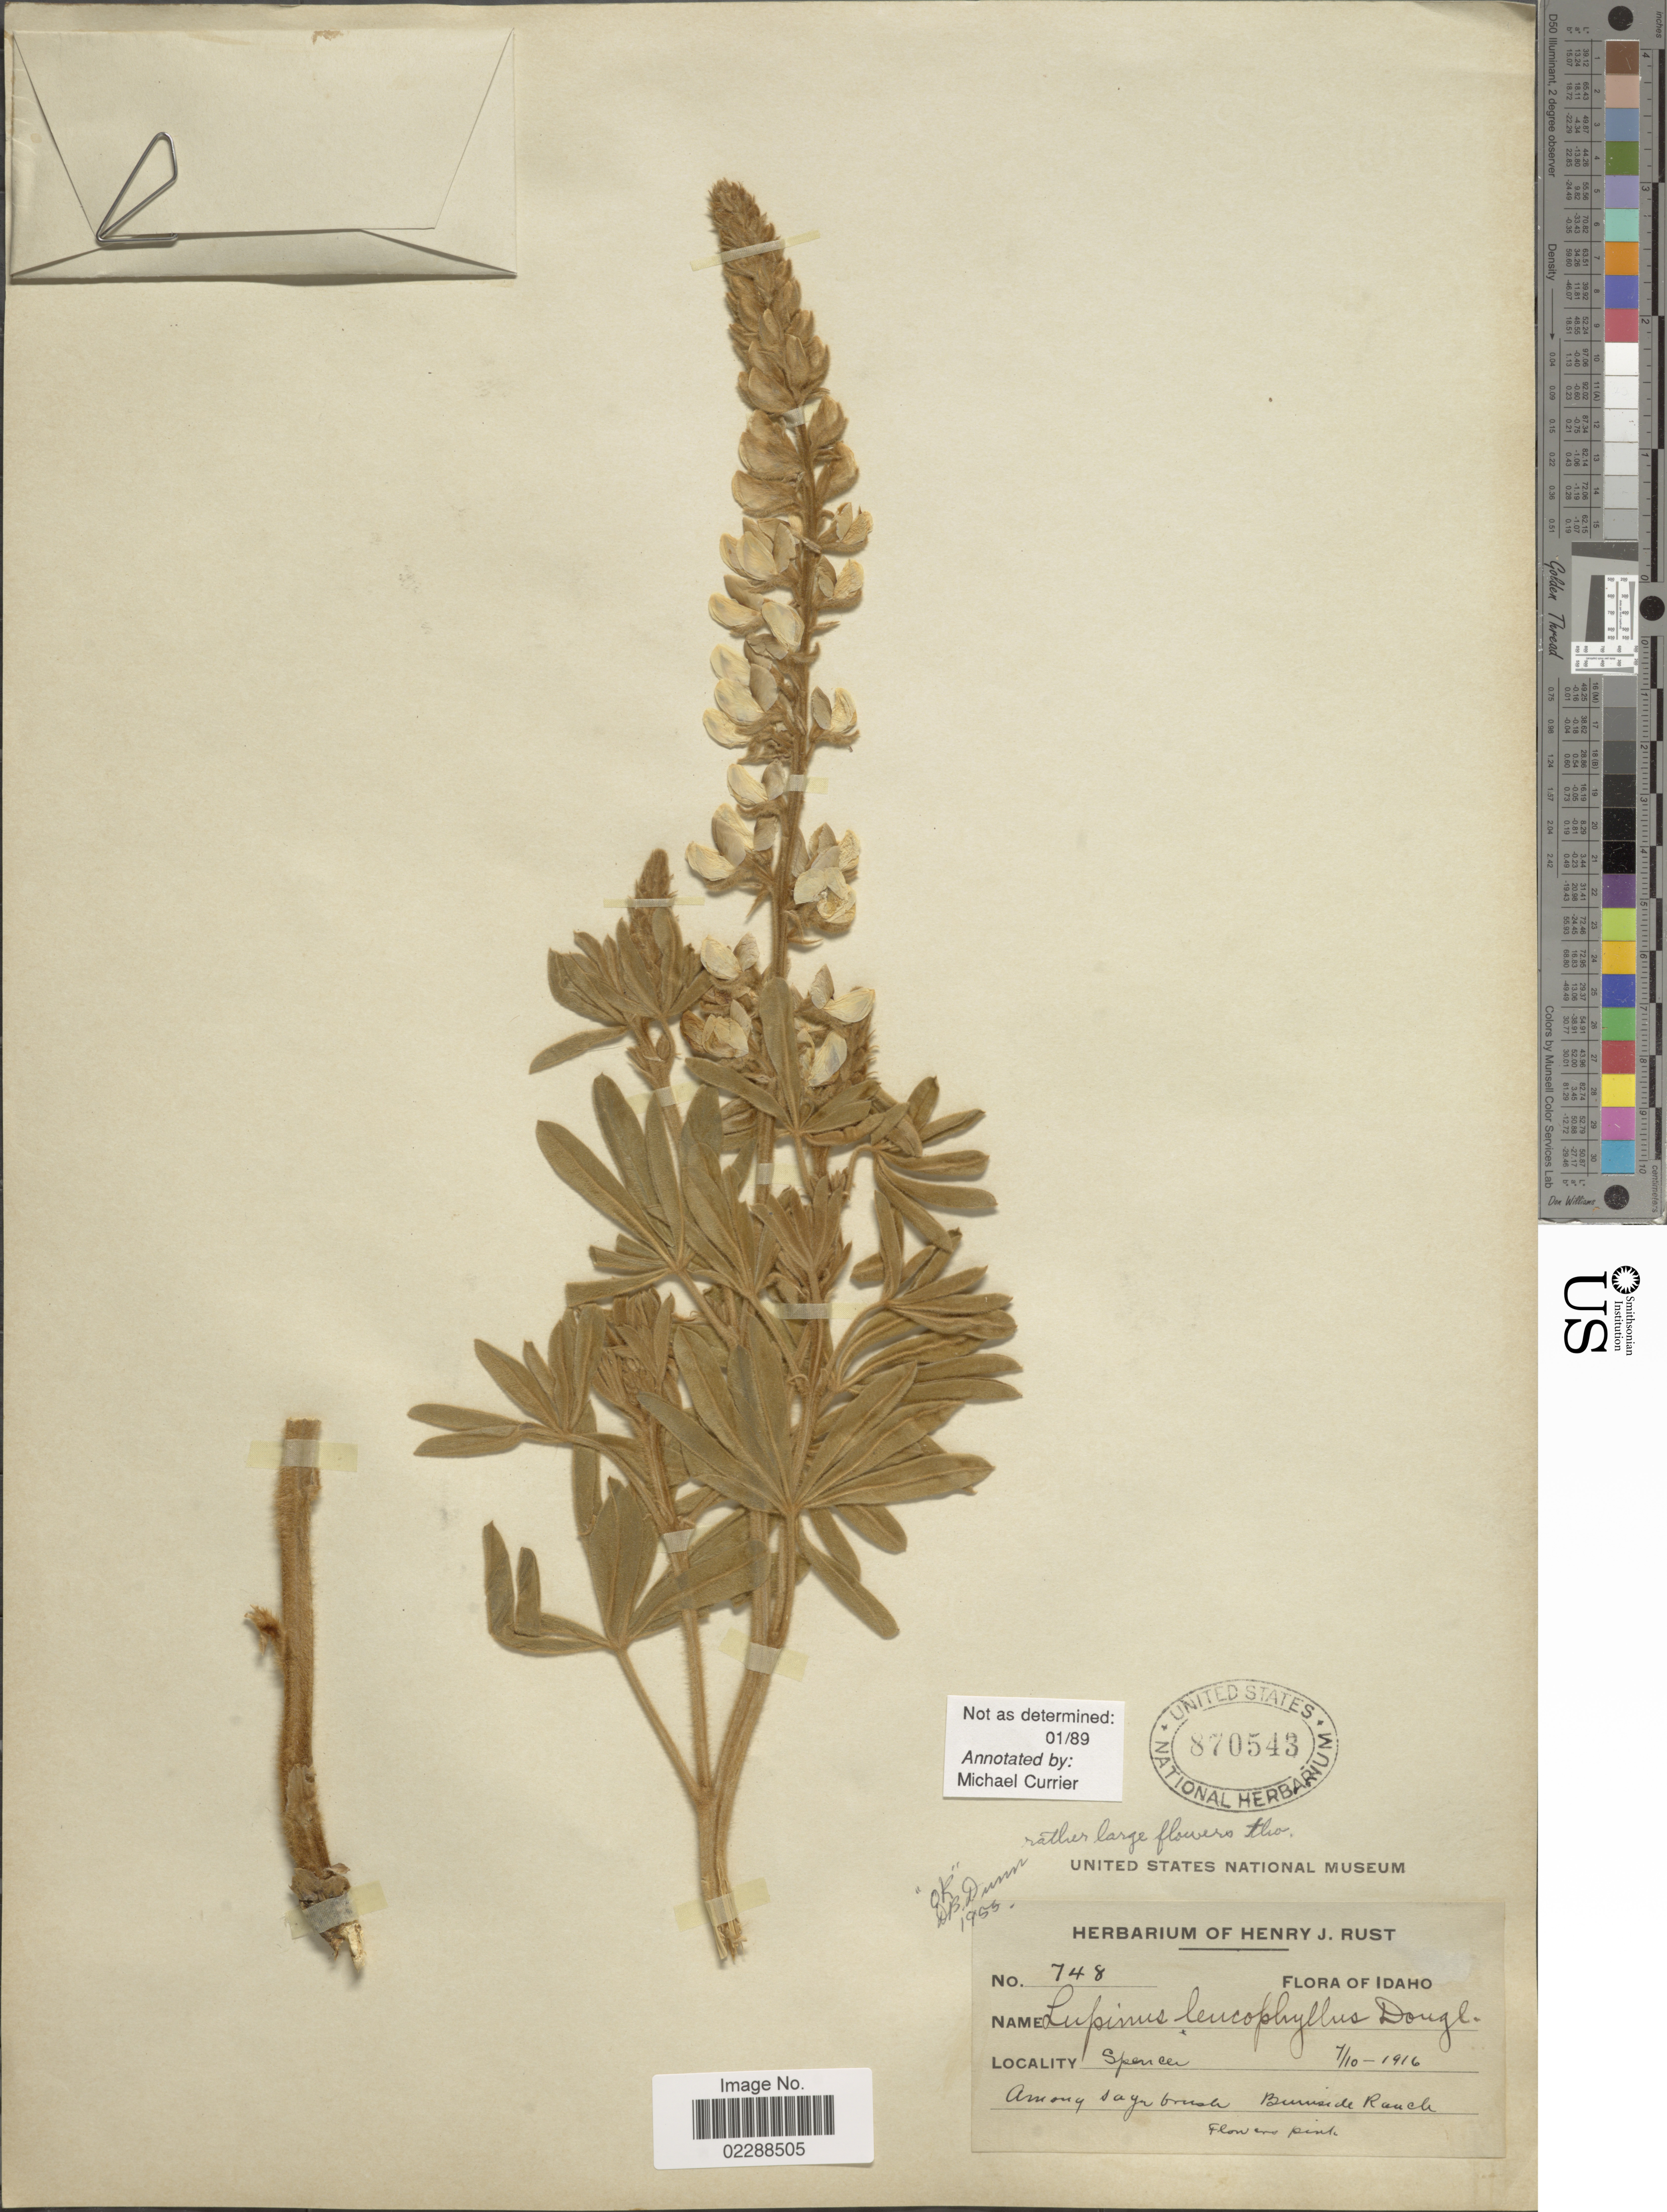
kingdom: Plantae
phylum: Tracheophyta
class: Magnoliopsida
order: Fabales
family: Fabaceae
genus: Lupinus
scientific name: Lupinus sp.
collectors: ex herb. Henry J. Rust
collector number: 748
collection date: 1916-07-10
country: United States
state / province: Idaho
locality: Spencer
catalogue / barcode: US 870543